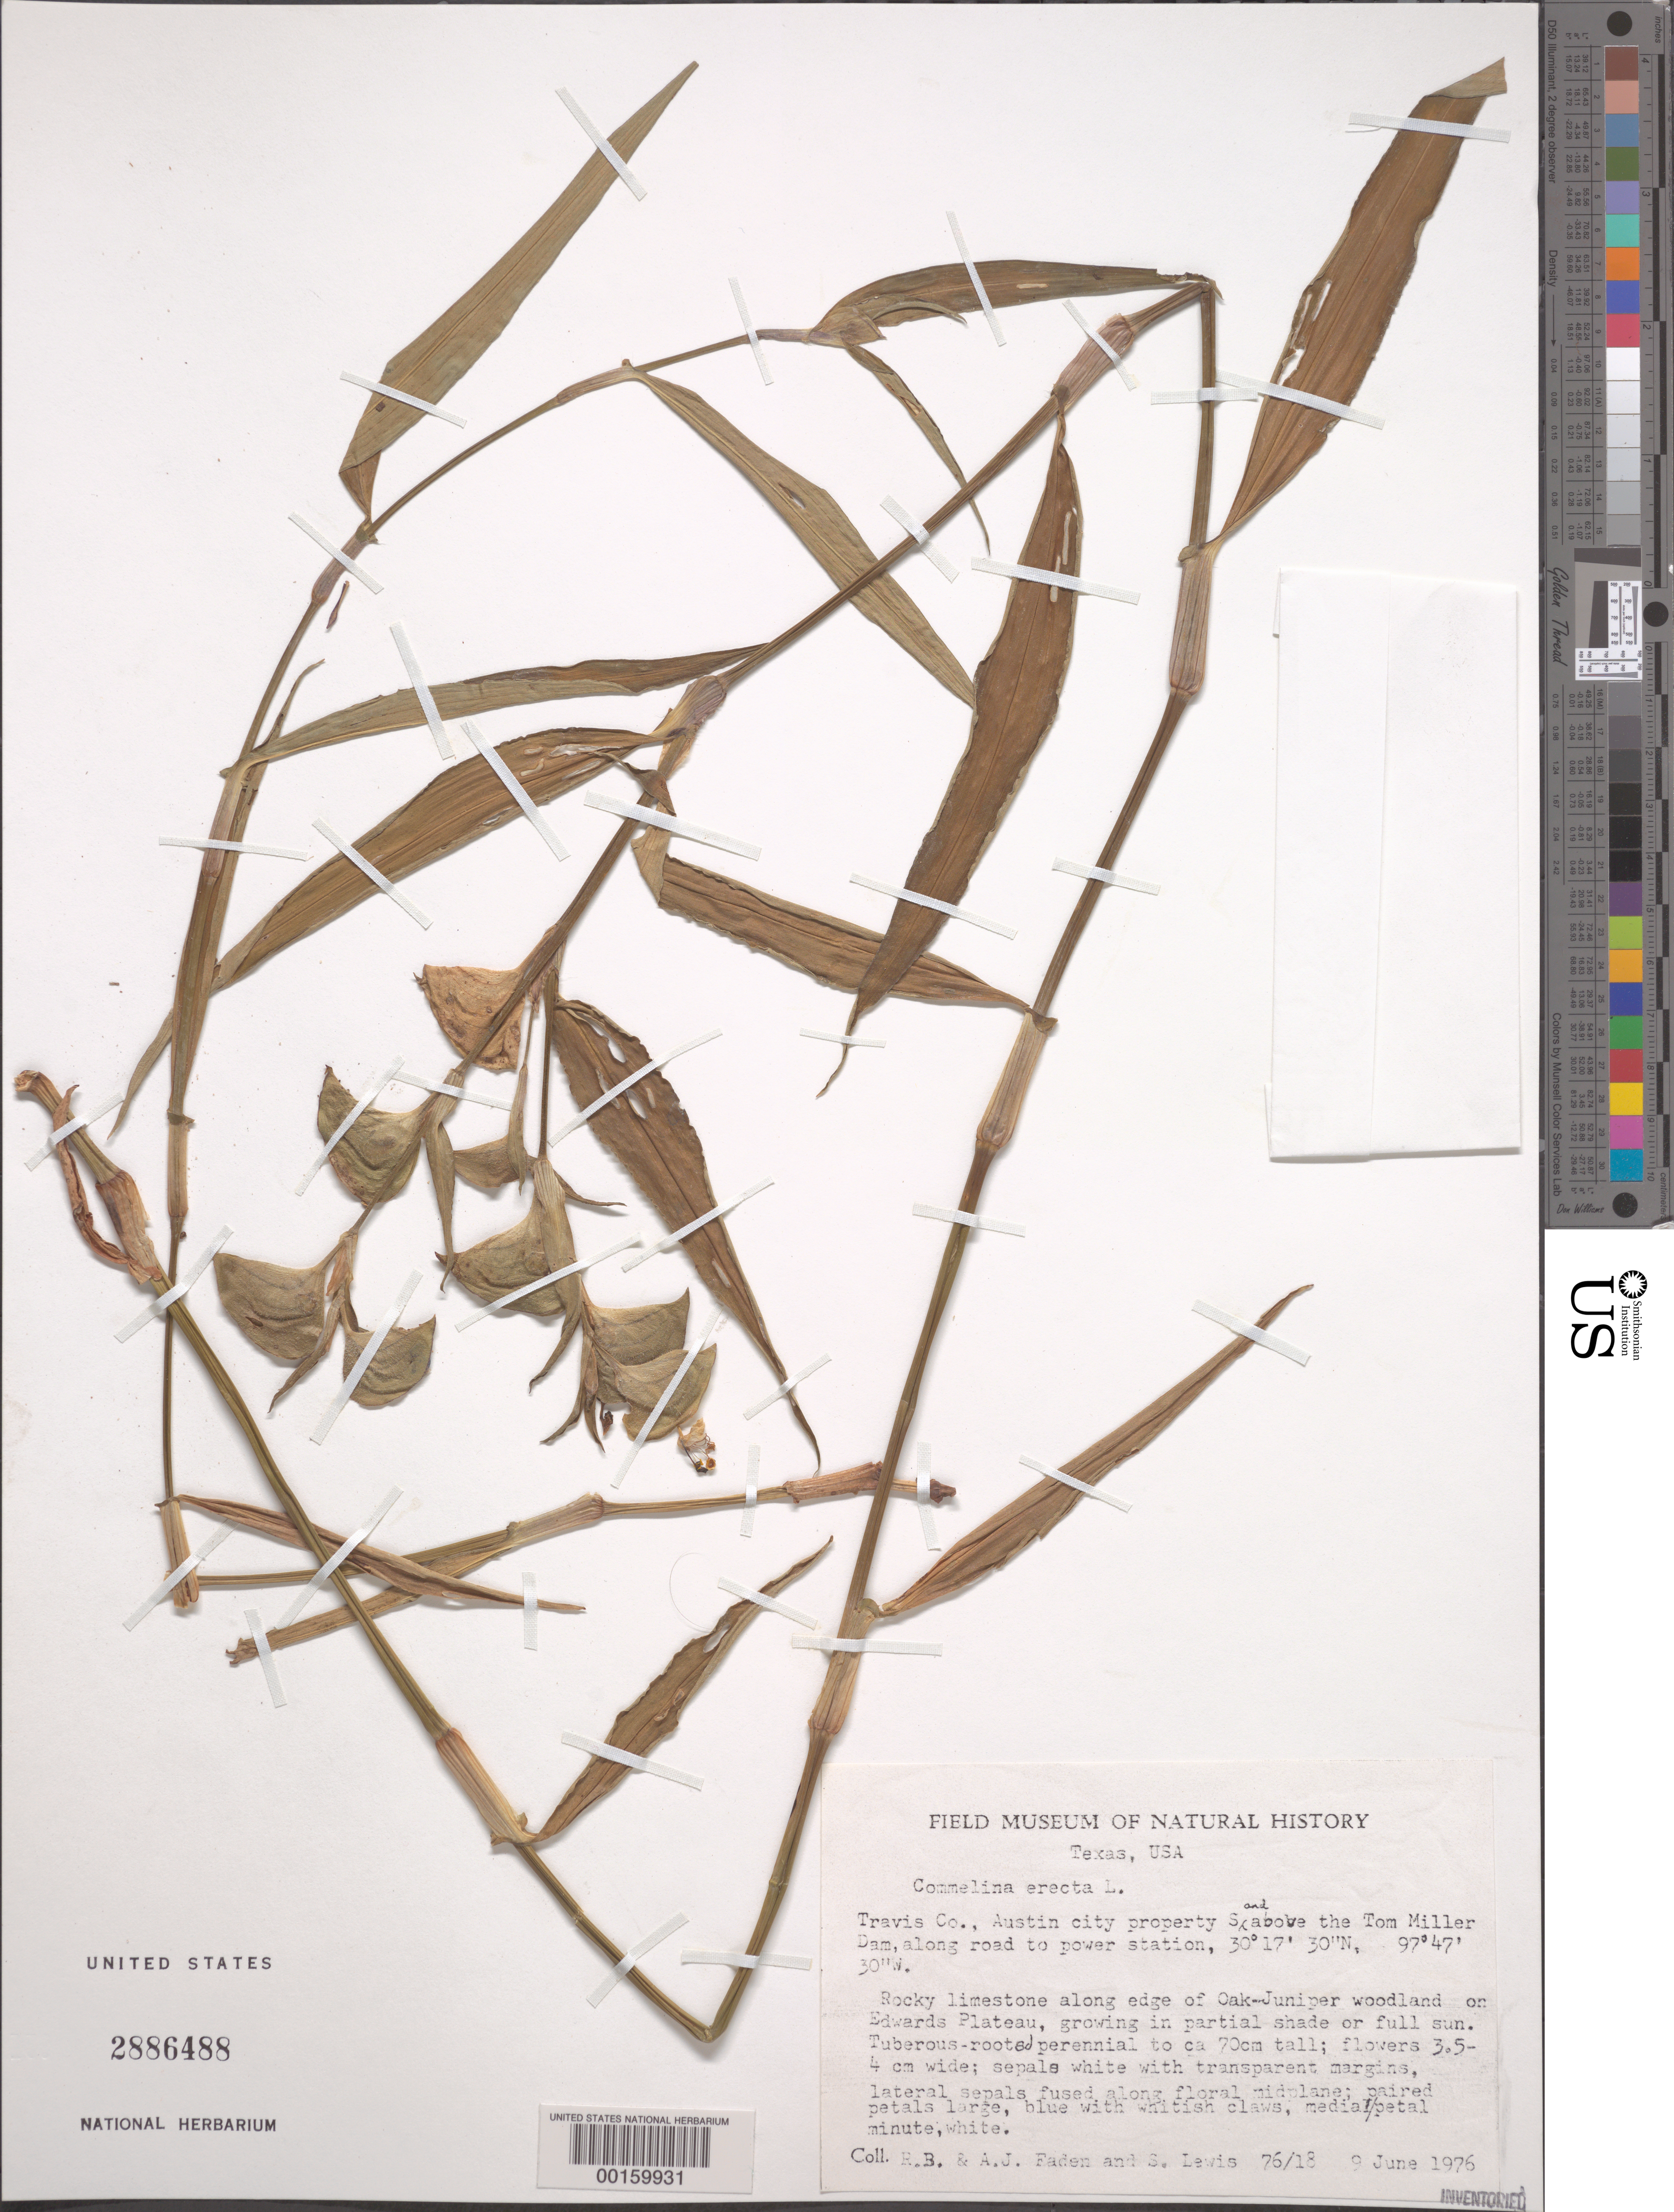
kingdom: Plantae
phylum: Tracheophyta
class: Liliopsida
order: Commelinales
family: Commelinaceae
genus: Commelina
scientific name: Commelina erecta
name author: L.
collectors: R. B. Faden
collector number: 76/18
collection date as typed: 09 Jun 1976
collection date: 1976-06-09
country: United States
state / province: Texas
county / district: Travis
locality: Austin city property, s and above tom miller dam. road to power sta. 30 17' 30"n, 97 47' 30"w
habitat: Rocky limestone, edge of oak juniper woodland part to full sun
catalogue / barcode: US 2886488